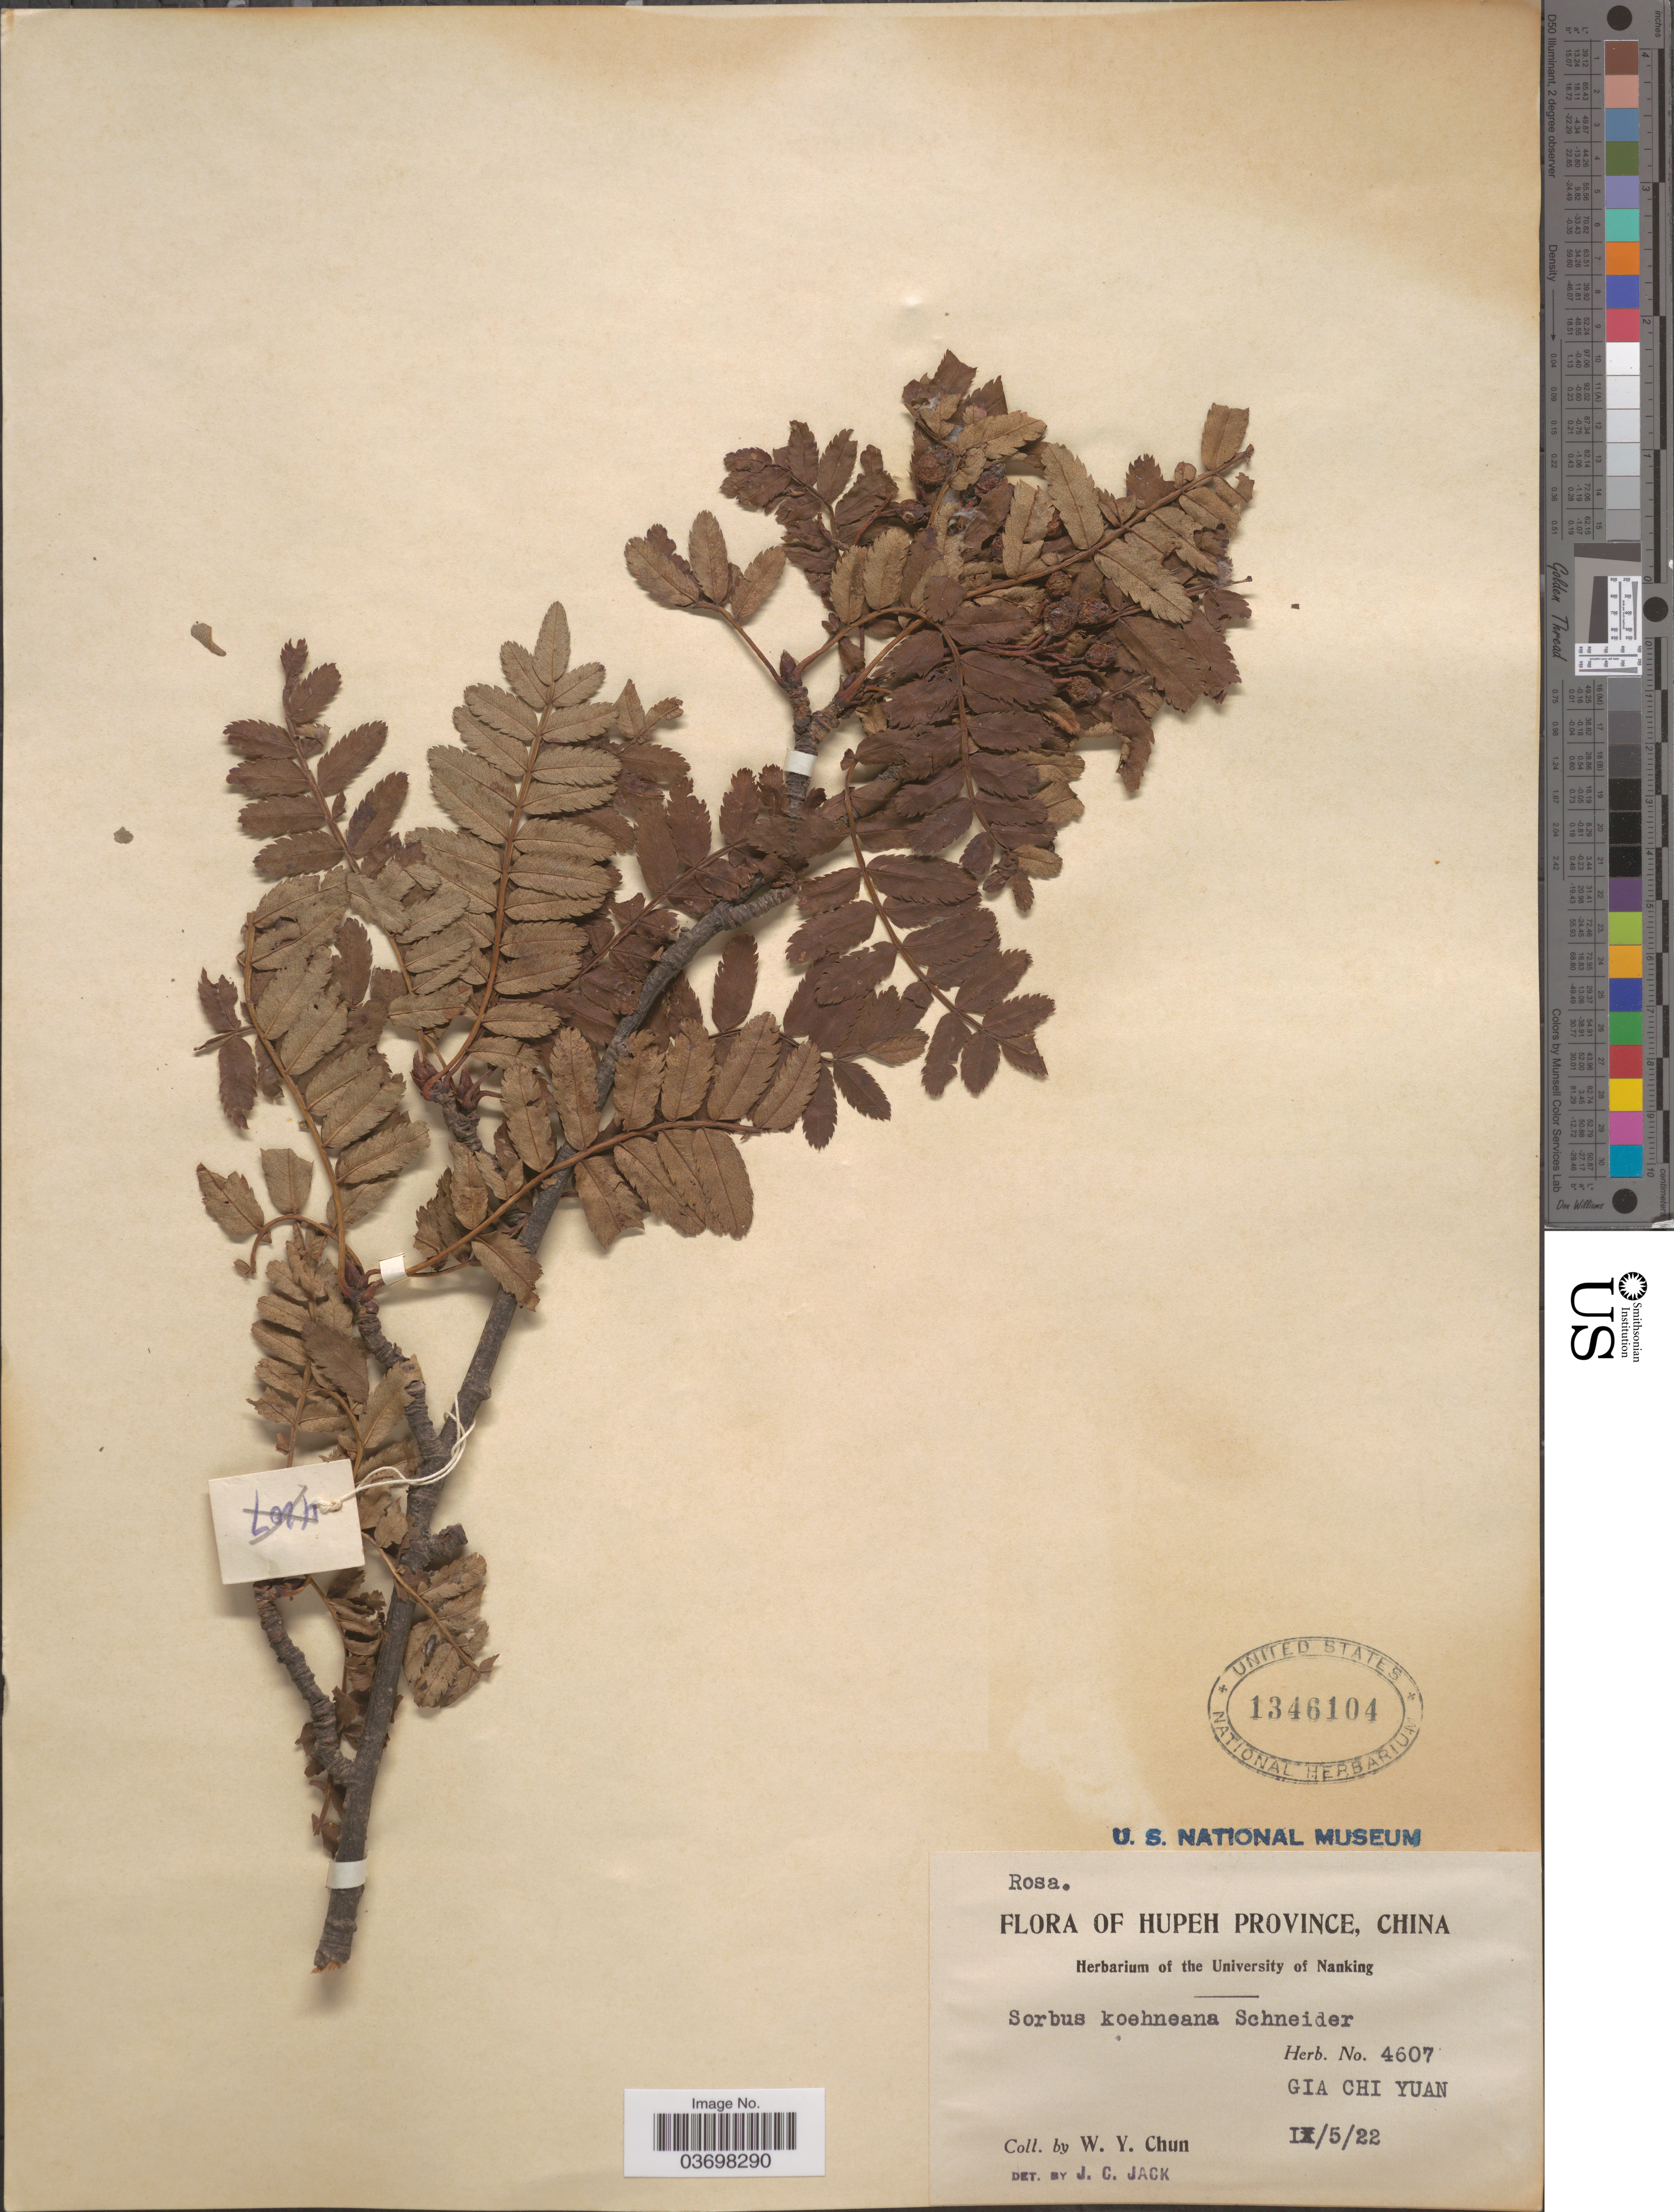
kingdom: Plantae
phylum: Tracheophyta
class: Magnoliopsida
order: Rosales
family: Rosaceae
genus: Sorbus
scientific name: Sorbus koehneana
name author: C.K. Schneid.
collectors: W. Y. Chun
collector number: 4607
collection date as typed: Transcribed d/m/y: 5/9/22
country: China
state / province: Hubei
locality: Hupeh Province. Gia Chi Yuan.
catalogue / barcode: US 1346104